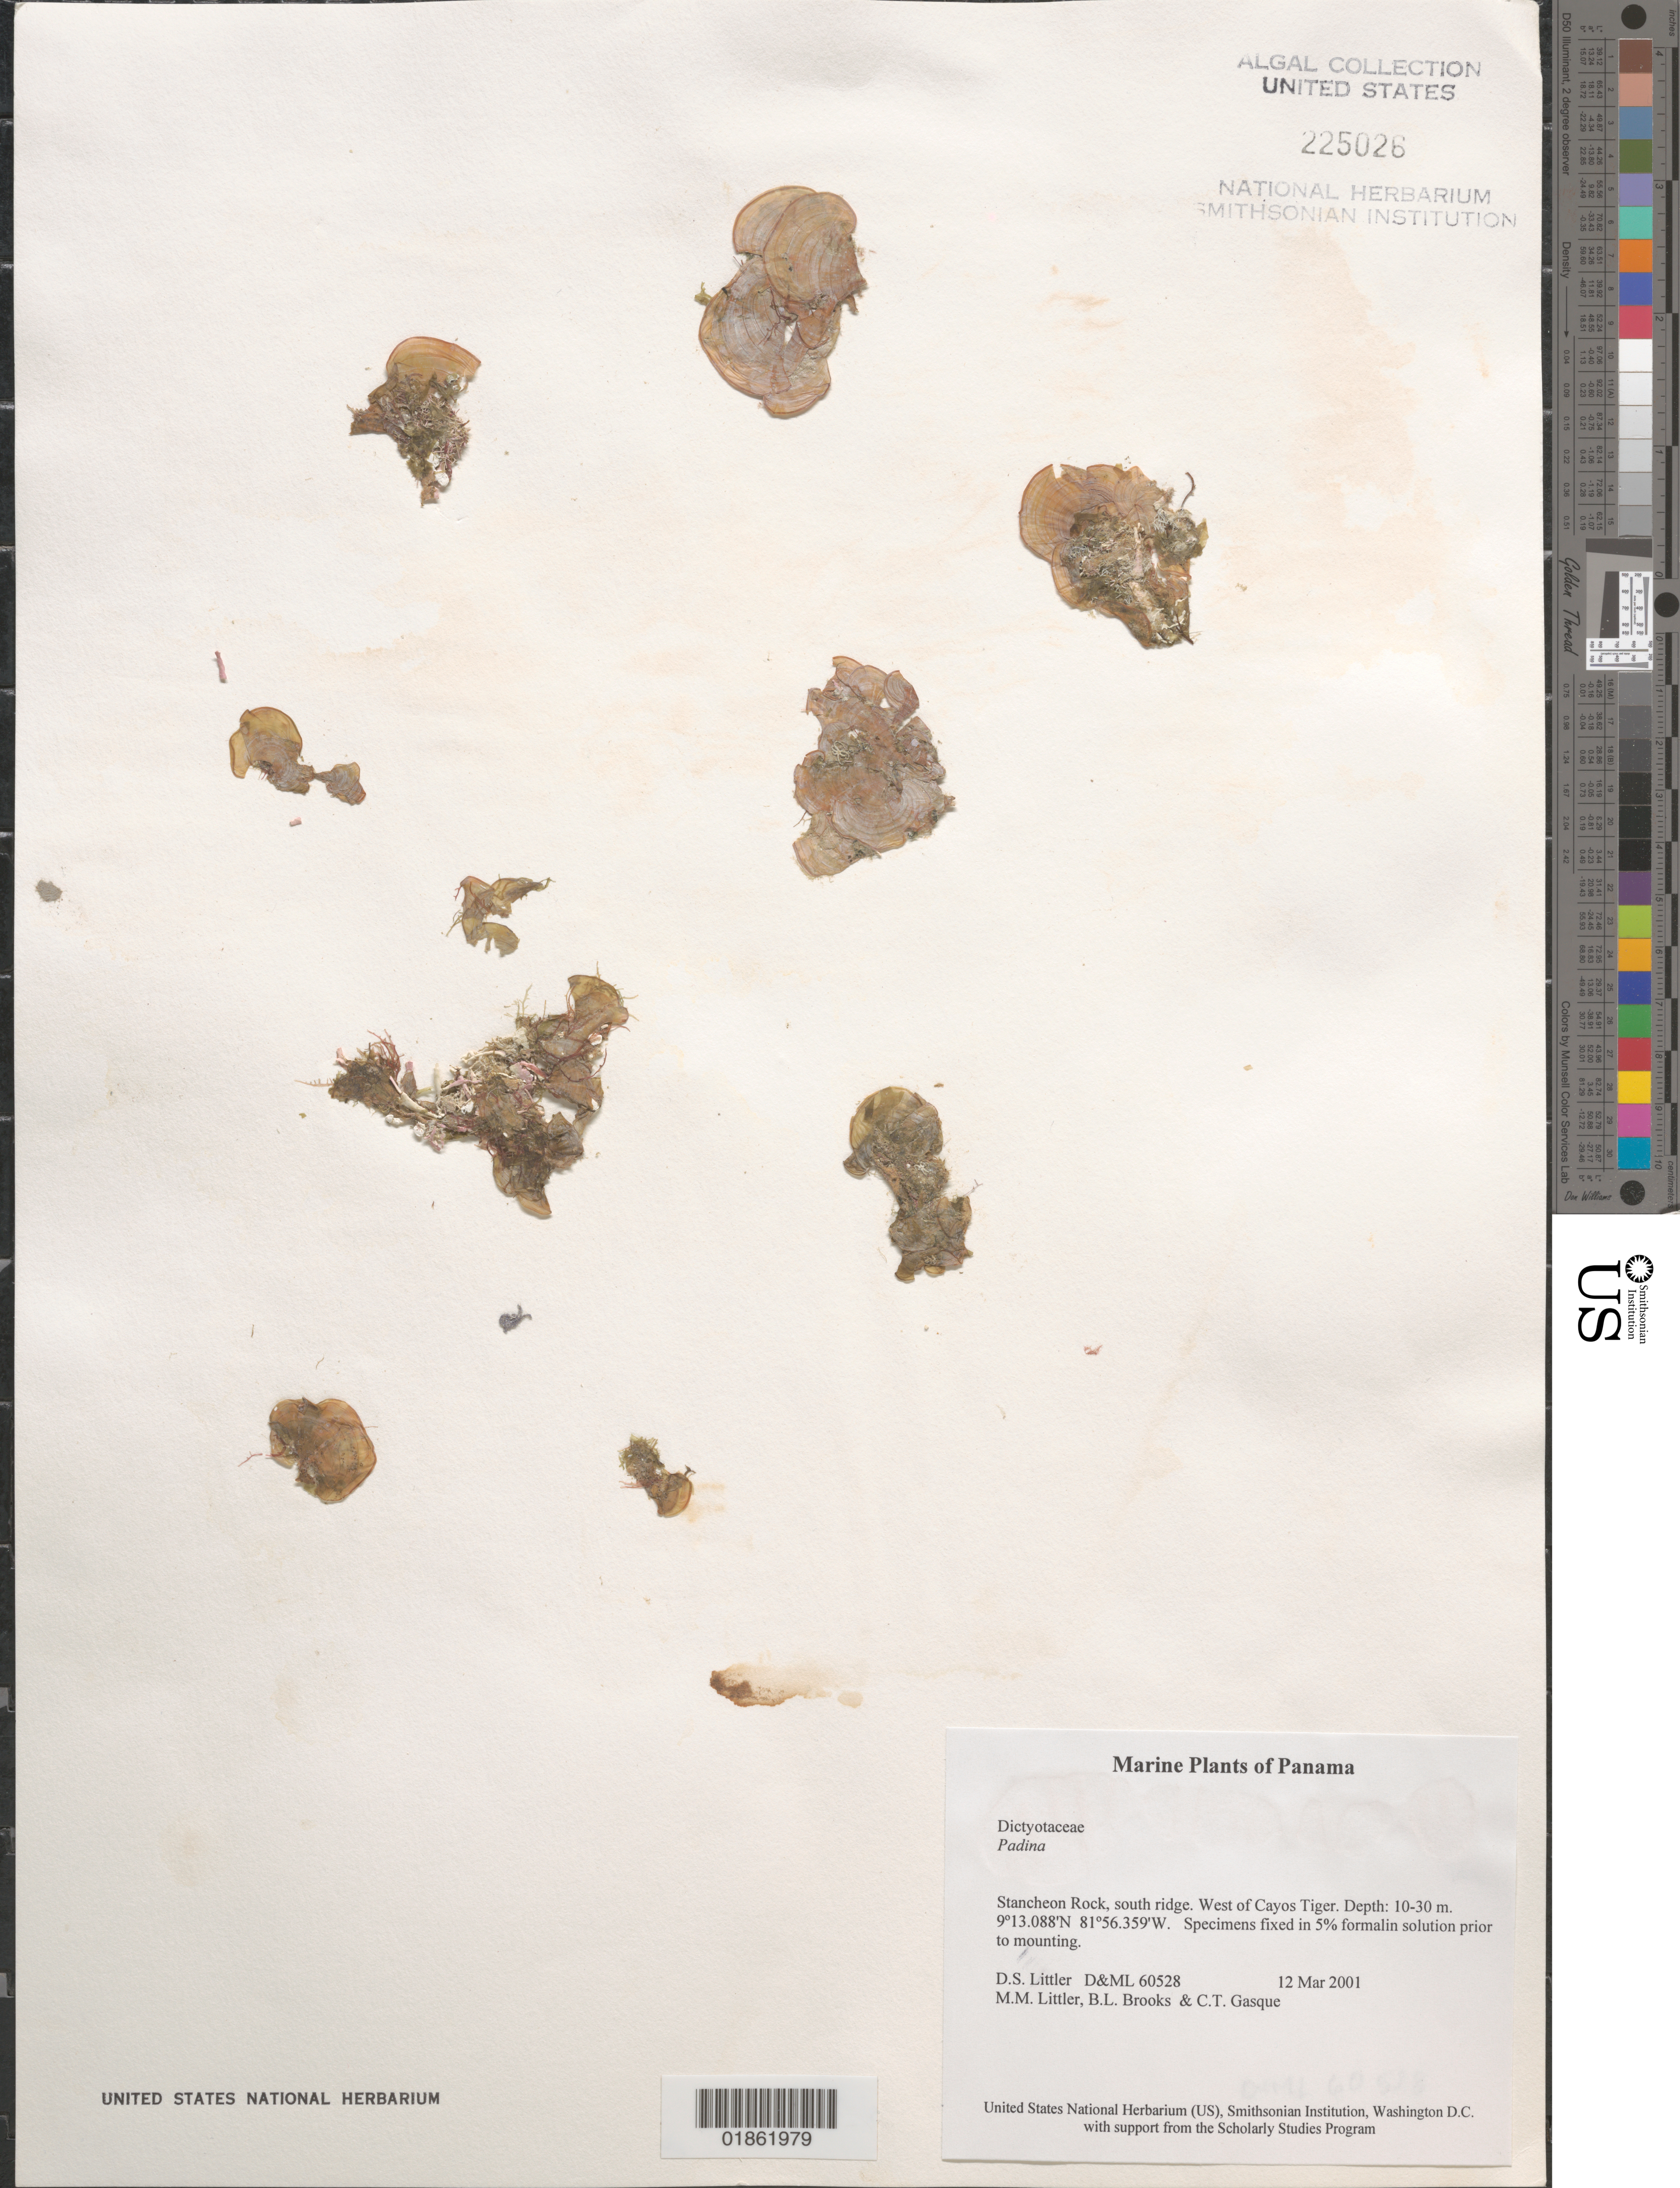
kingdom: Chromista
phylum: Ochrophyta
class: Phaeophyceae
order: Dictyotales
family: Dictyotaceae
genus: Padina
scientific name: Padina sp.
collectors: D. S. Littler, M. M. Littler & C. Gasque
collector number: D&ML 60528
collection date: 2001-03-12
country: Panama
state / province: Ngöbe-Buglé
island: Tiger Cays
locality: Tiger Rocks. Stanchion Rock, S ridge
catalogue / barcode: US 225026